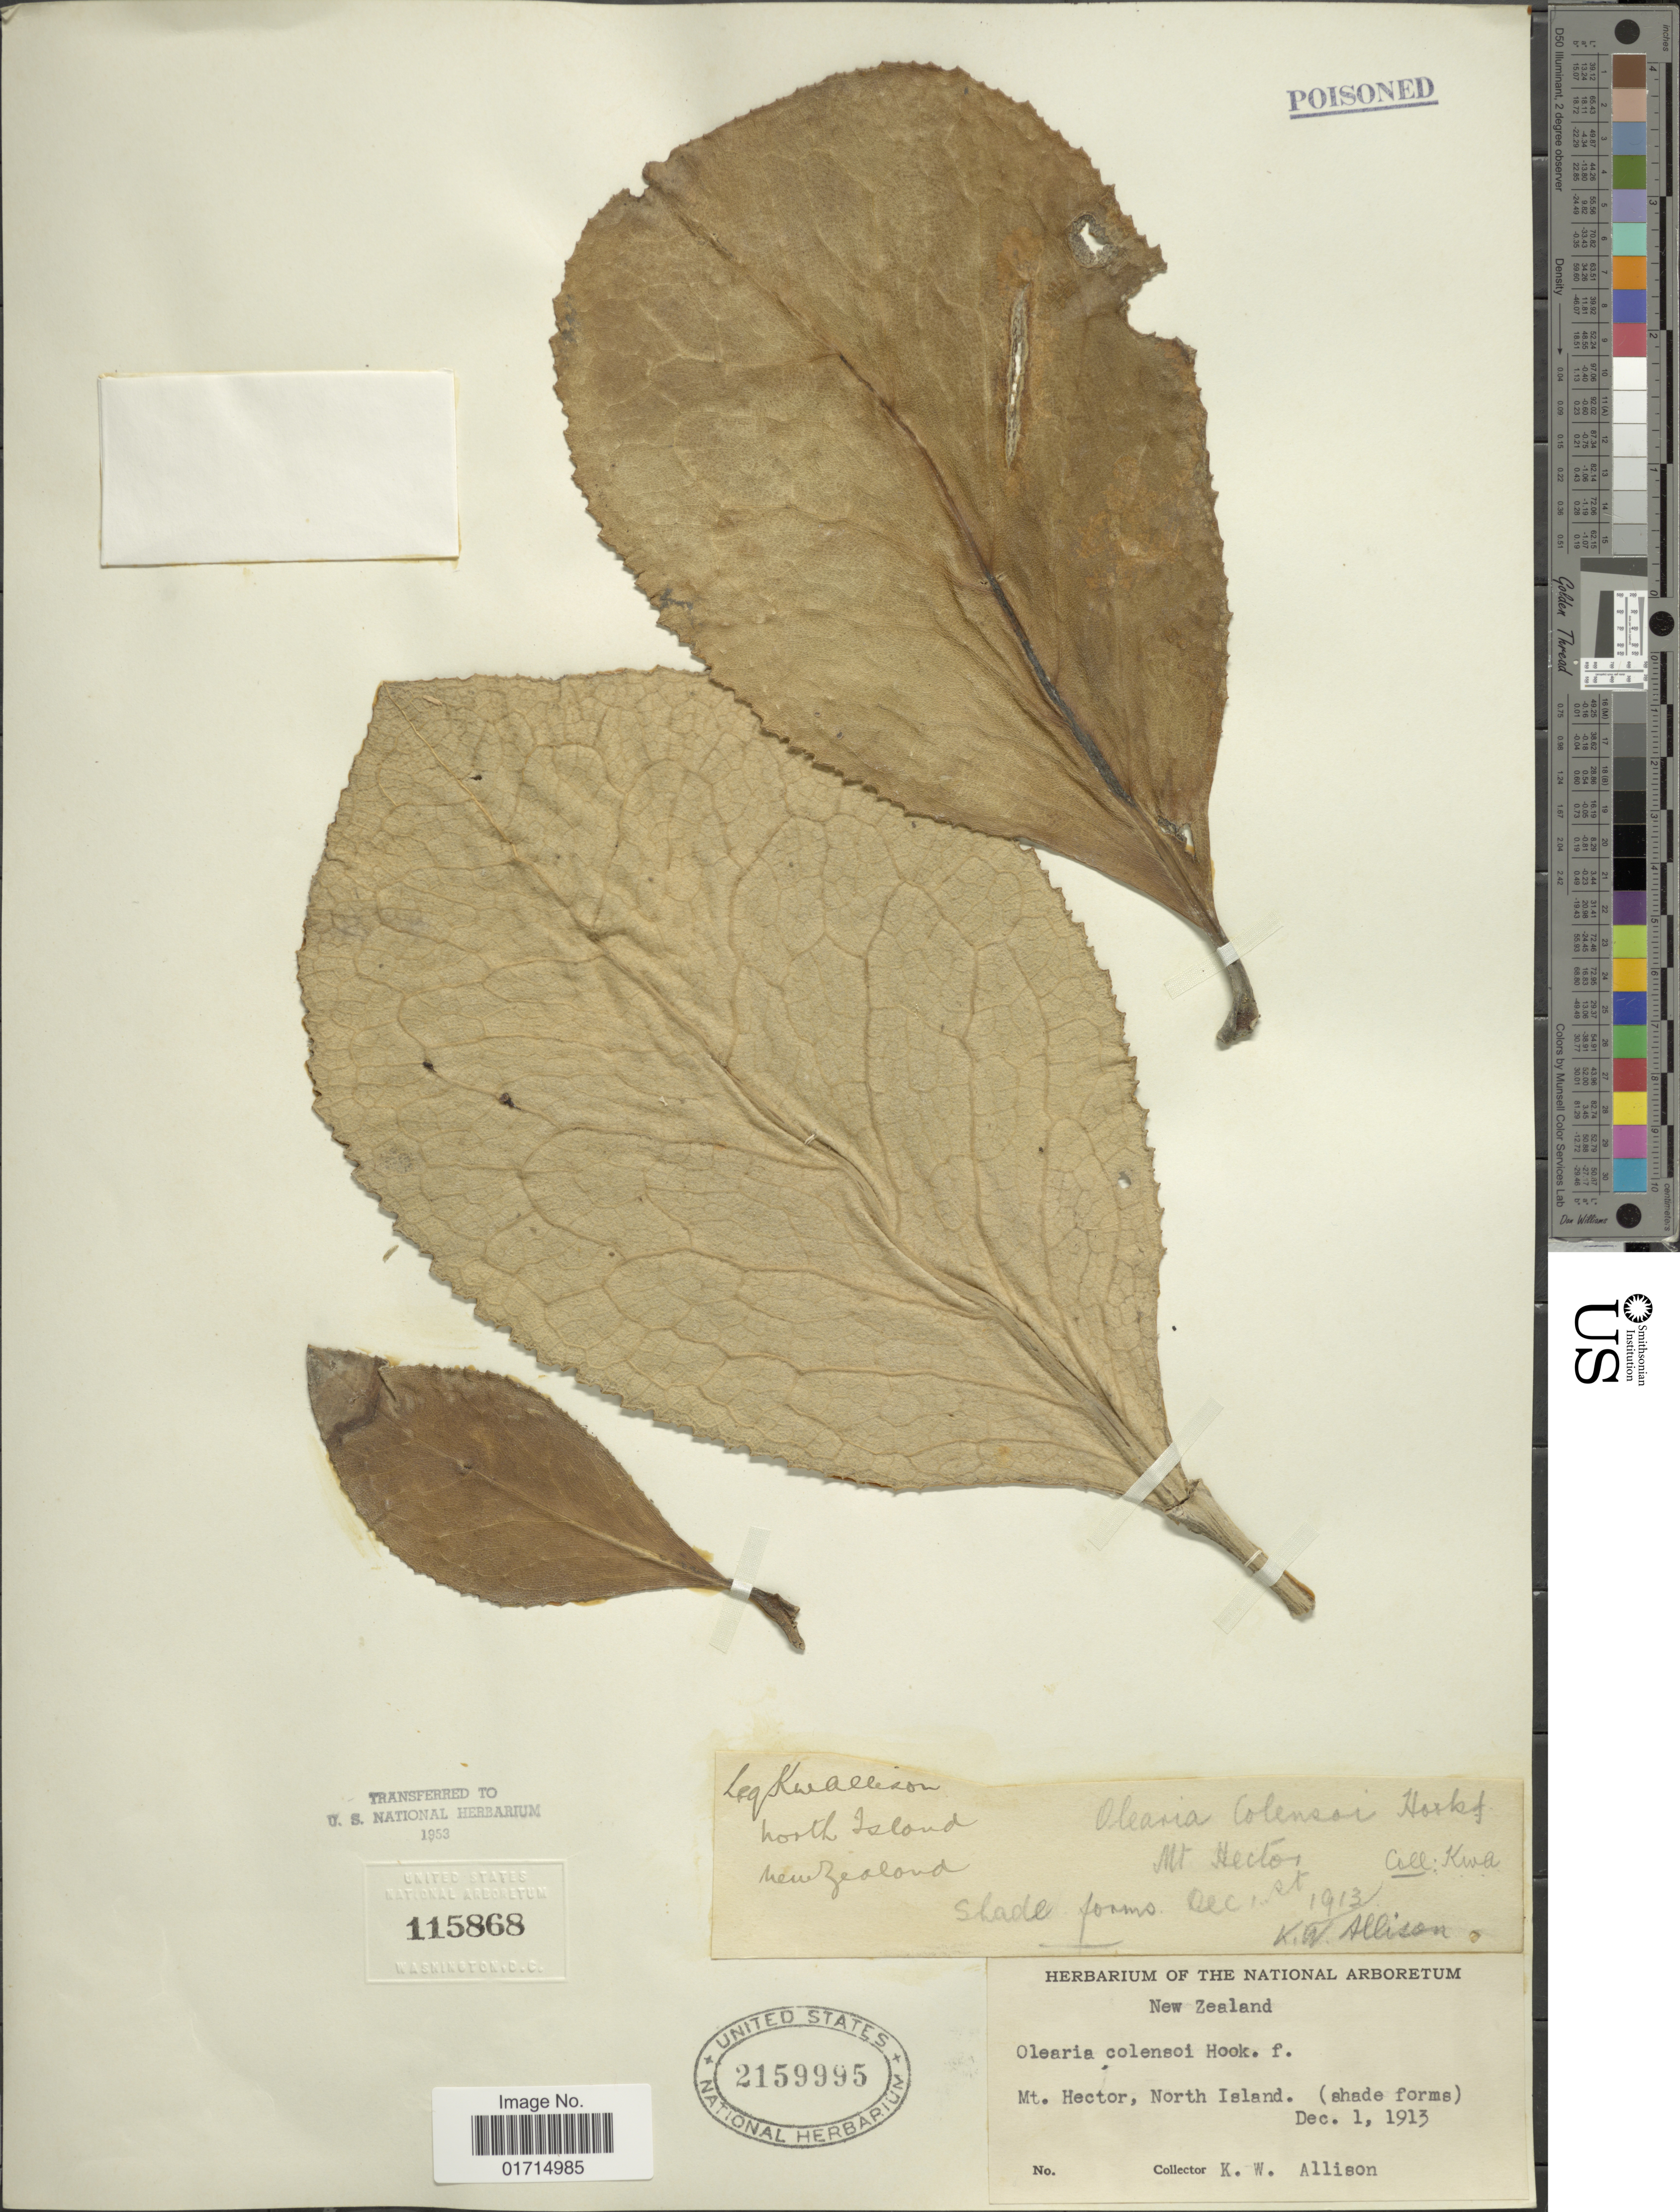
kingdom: Plantae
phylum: Tracheophyta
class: Magnoliopsida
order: Asterales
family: Asteraceae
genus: Olearia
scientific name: Olearia colensoi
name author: Hook. f.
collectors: K. Allison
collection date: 1913-12-01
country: New Zealand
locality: Mt. Hector, North Island. New Zealand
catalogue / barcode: US 2159995